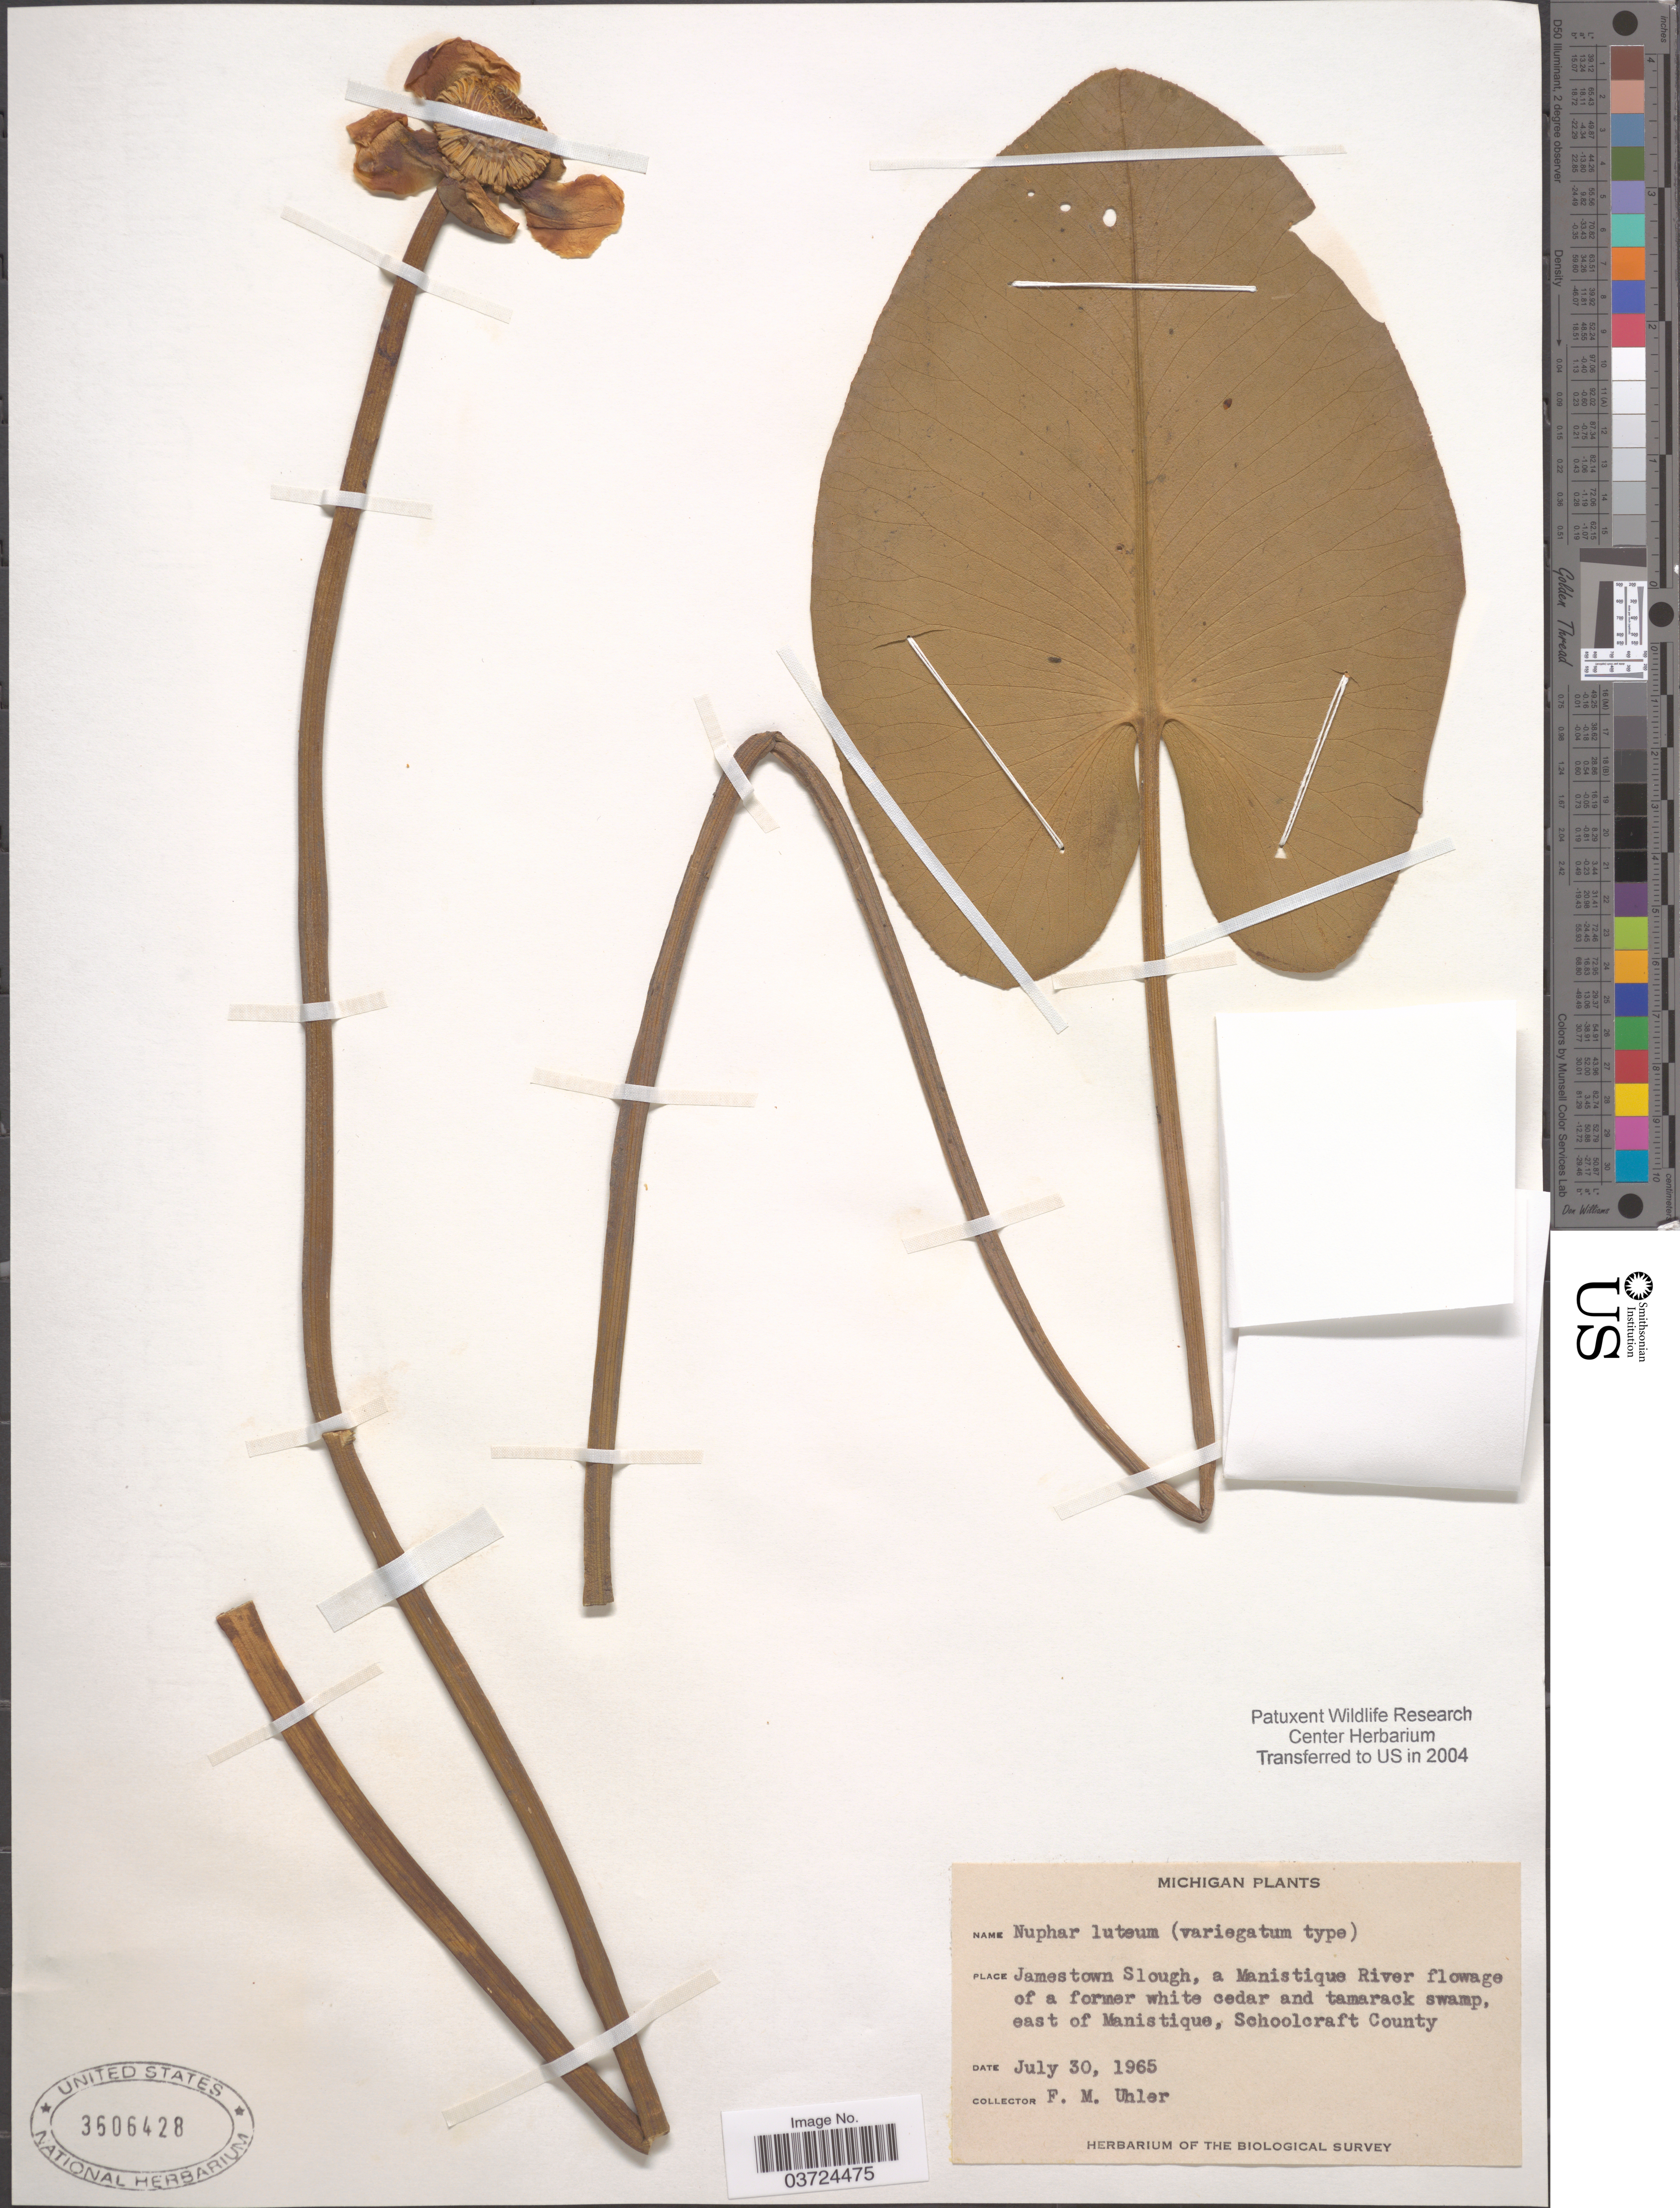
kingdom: Plantae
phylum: Tracheophyta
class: Magnoliopsida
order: Nymphaeales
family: Nymphaeaceae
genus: Nuphar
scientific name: Nuphar lutea subsp. variegata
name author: (Engelm. ex Durand) E.O. Beal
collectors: F. M. Uhler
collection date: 1965-07-30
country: United States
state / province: Michigan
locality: James town Slough, a Manistique River flowage of a former white cedar and tamarack swamp, east of Manistique, Schoolcraft County.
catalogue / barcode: US 3606428